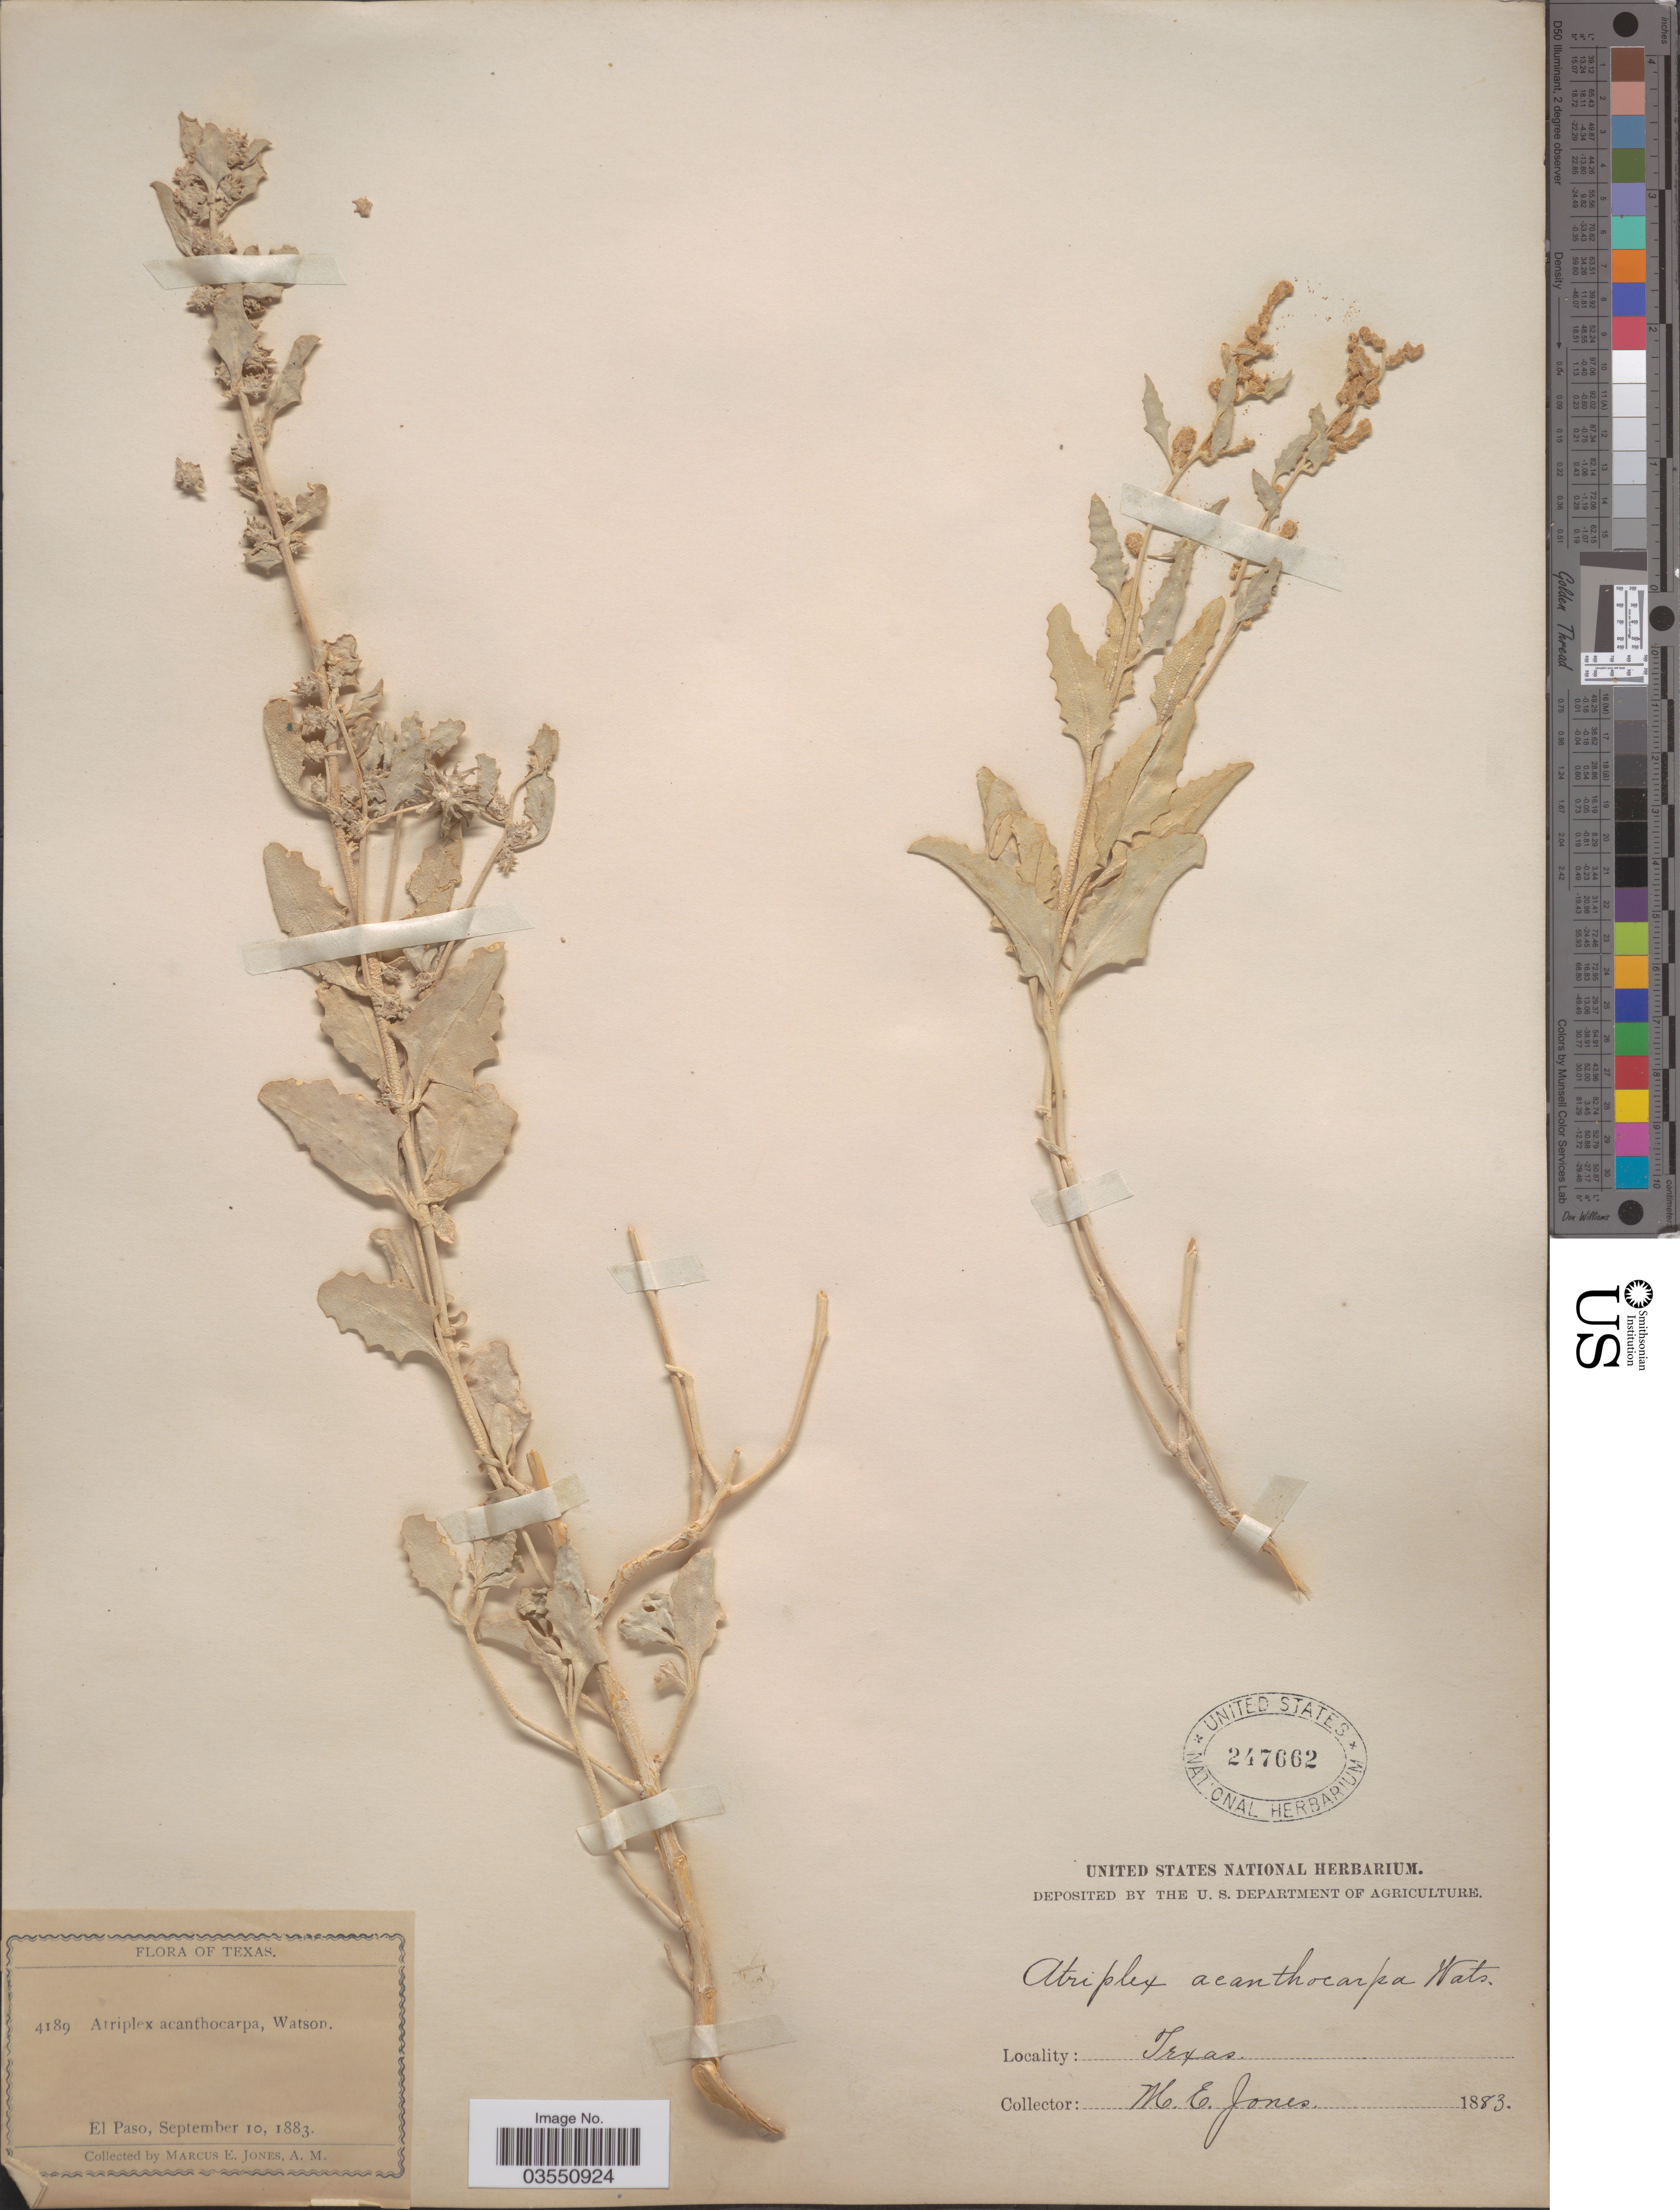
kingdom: Plantae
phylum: Tracheophyta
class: Magnoliopsida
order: Caryophyllales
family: Amaranthaceae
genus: Atriplex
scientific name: Atriplex acanthocarpa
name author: (Torr.) S. Watson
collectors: M. E. Jones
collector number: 4189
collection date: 1883-09-10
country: United States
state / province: Texas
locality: El Paso.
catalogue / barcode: US 247662